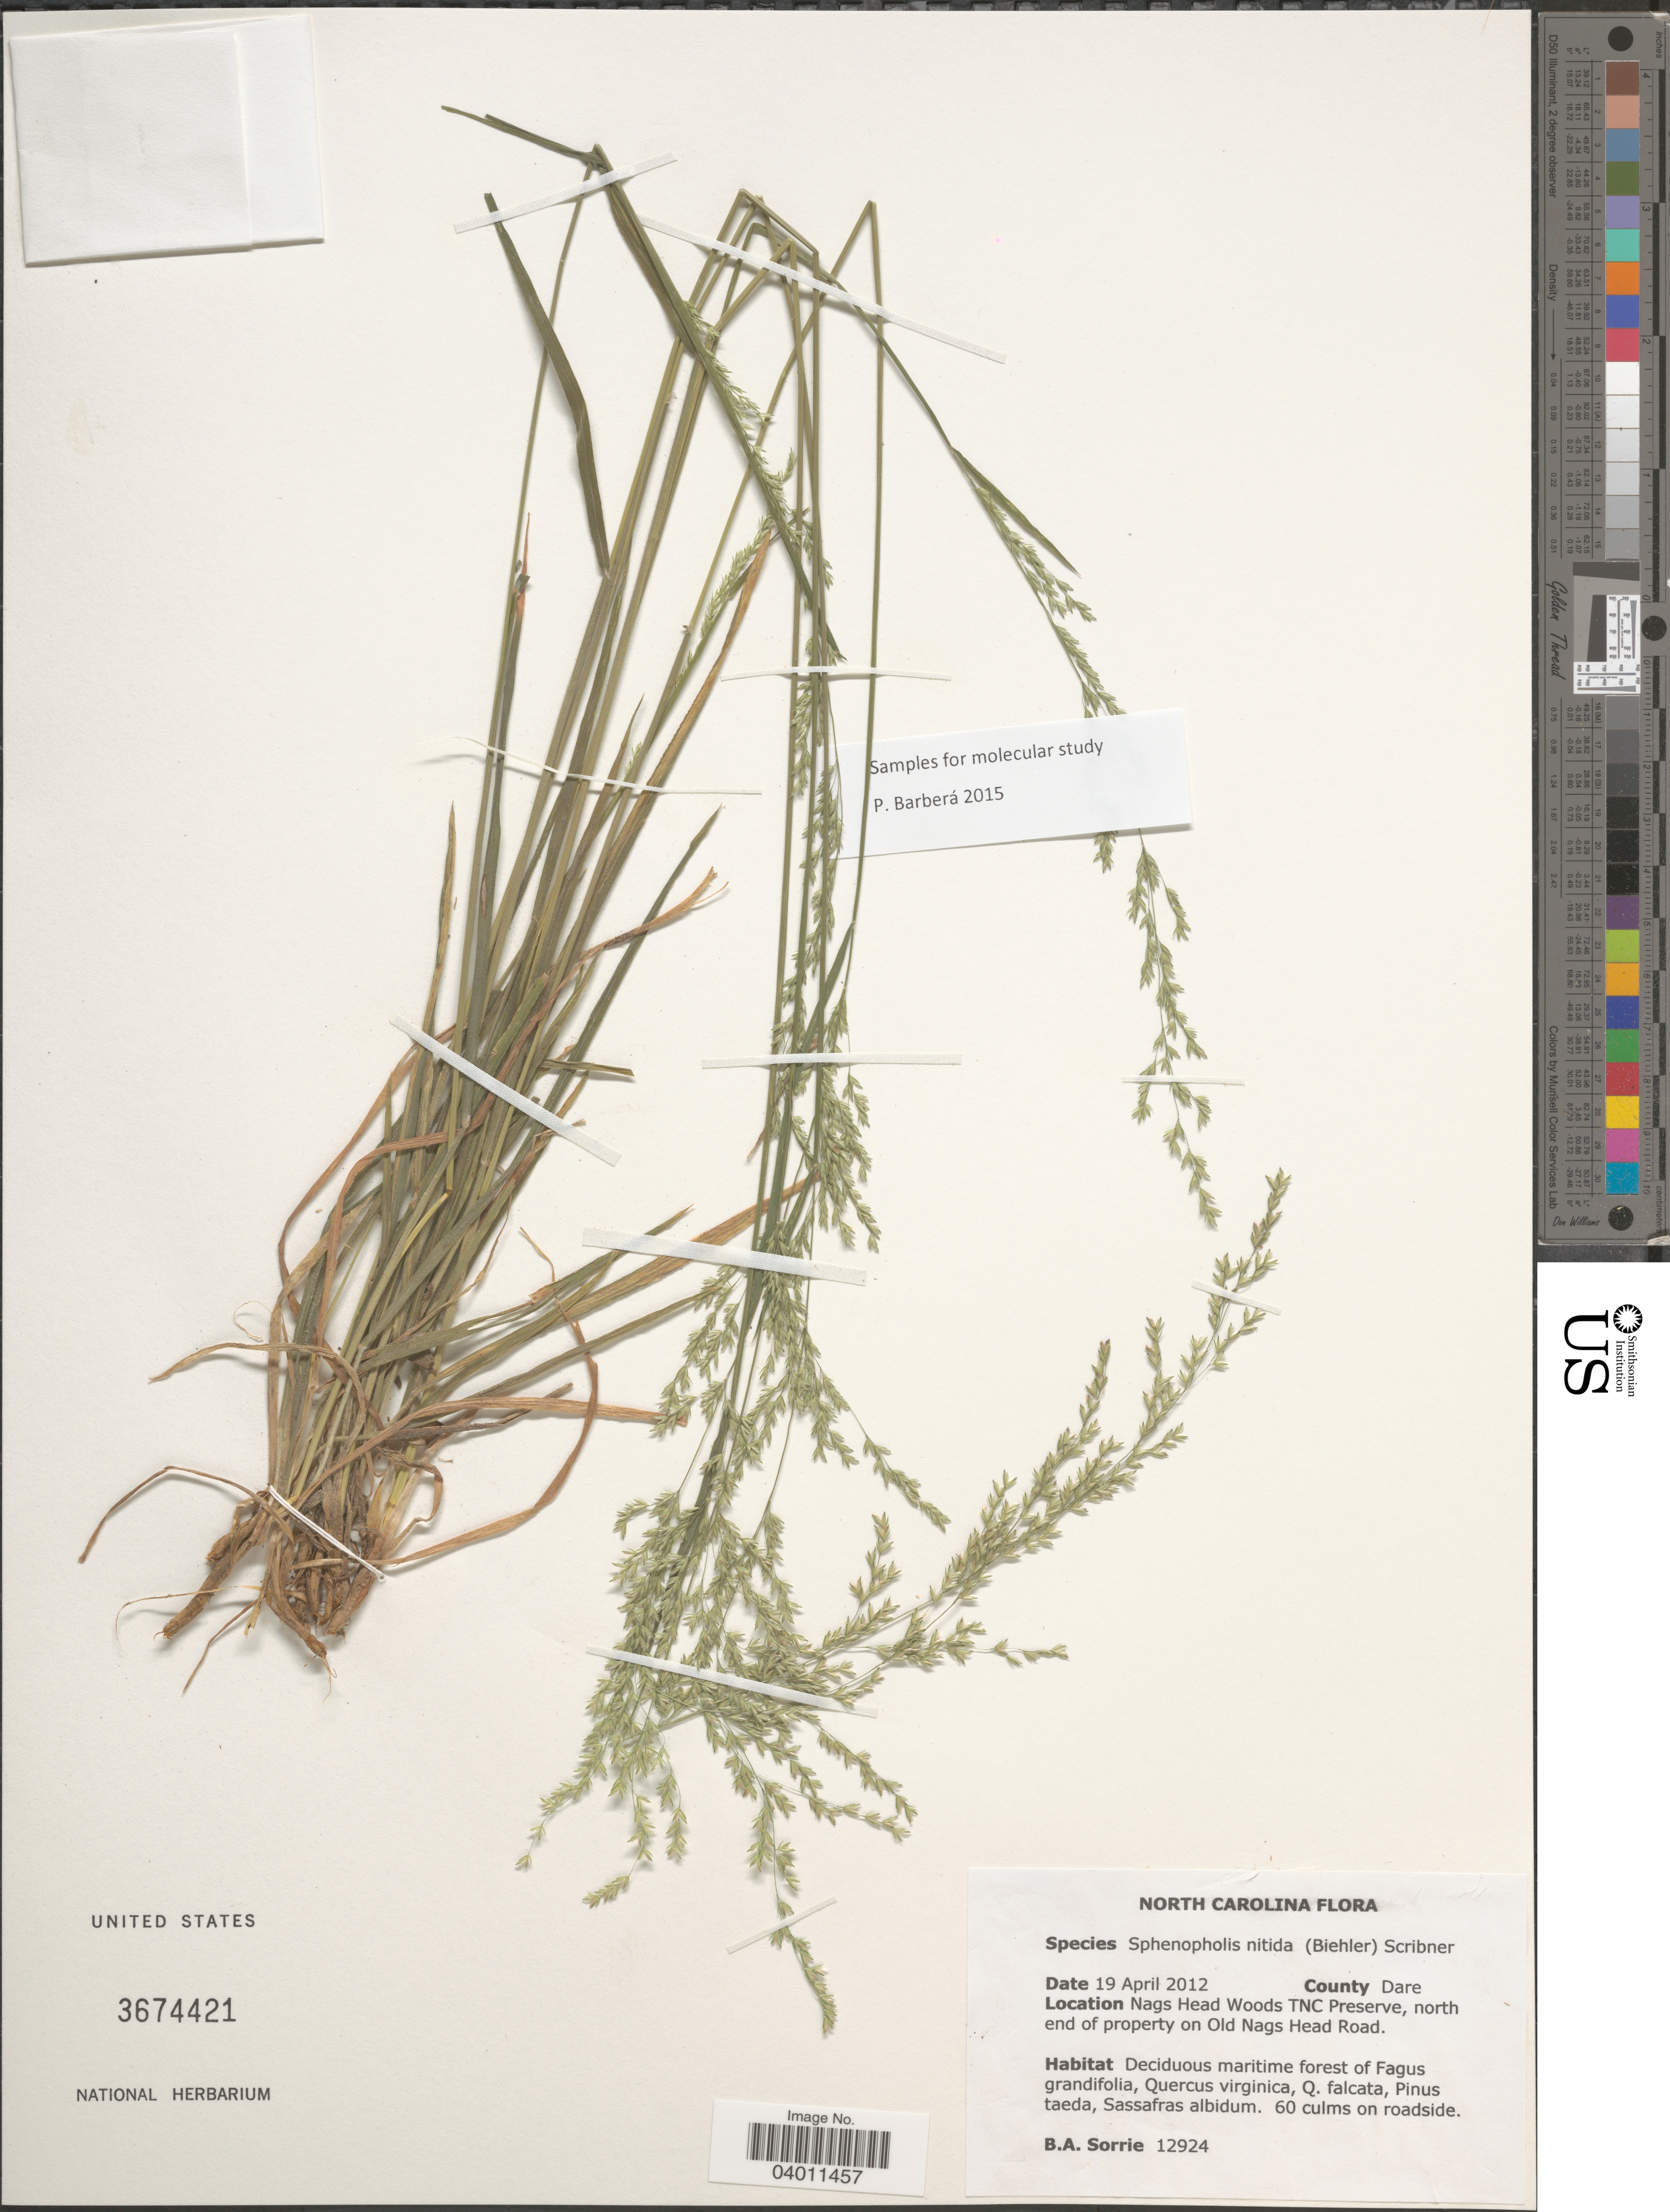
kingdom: Plantae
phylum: Tracheophyta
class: Liliopsida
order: Poales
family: Poaceae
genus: Sphenopholis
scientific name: Sphenopholis nitida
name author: (Biehler) Scribn.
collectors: B. Sorrie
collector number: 12924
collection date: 2012-04-19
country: United States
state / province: North Carolina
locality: County Dare. Nags Head Woods TNC Preserve, north end of property on Old Nags Head Road.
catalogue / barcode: US 3674421